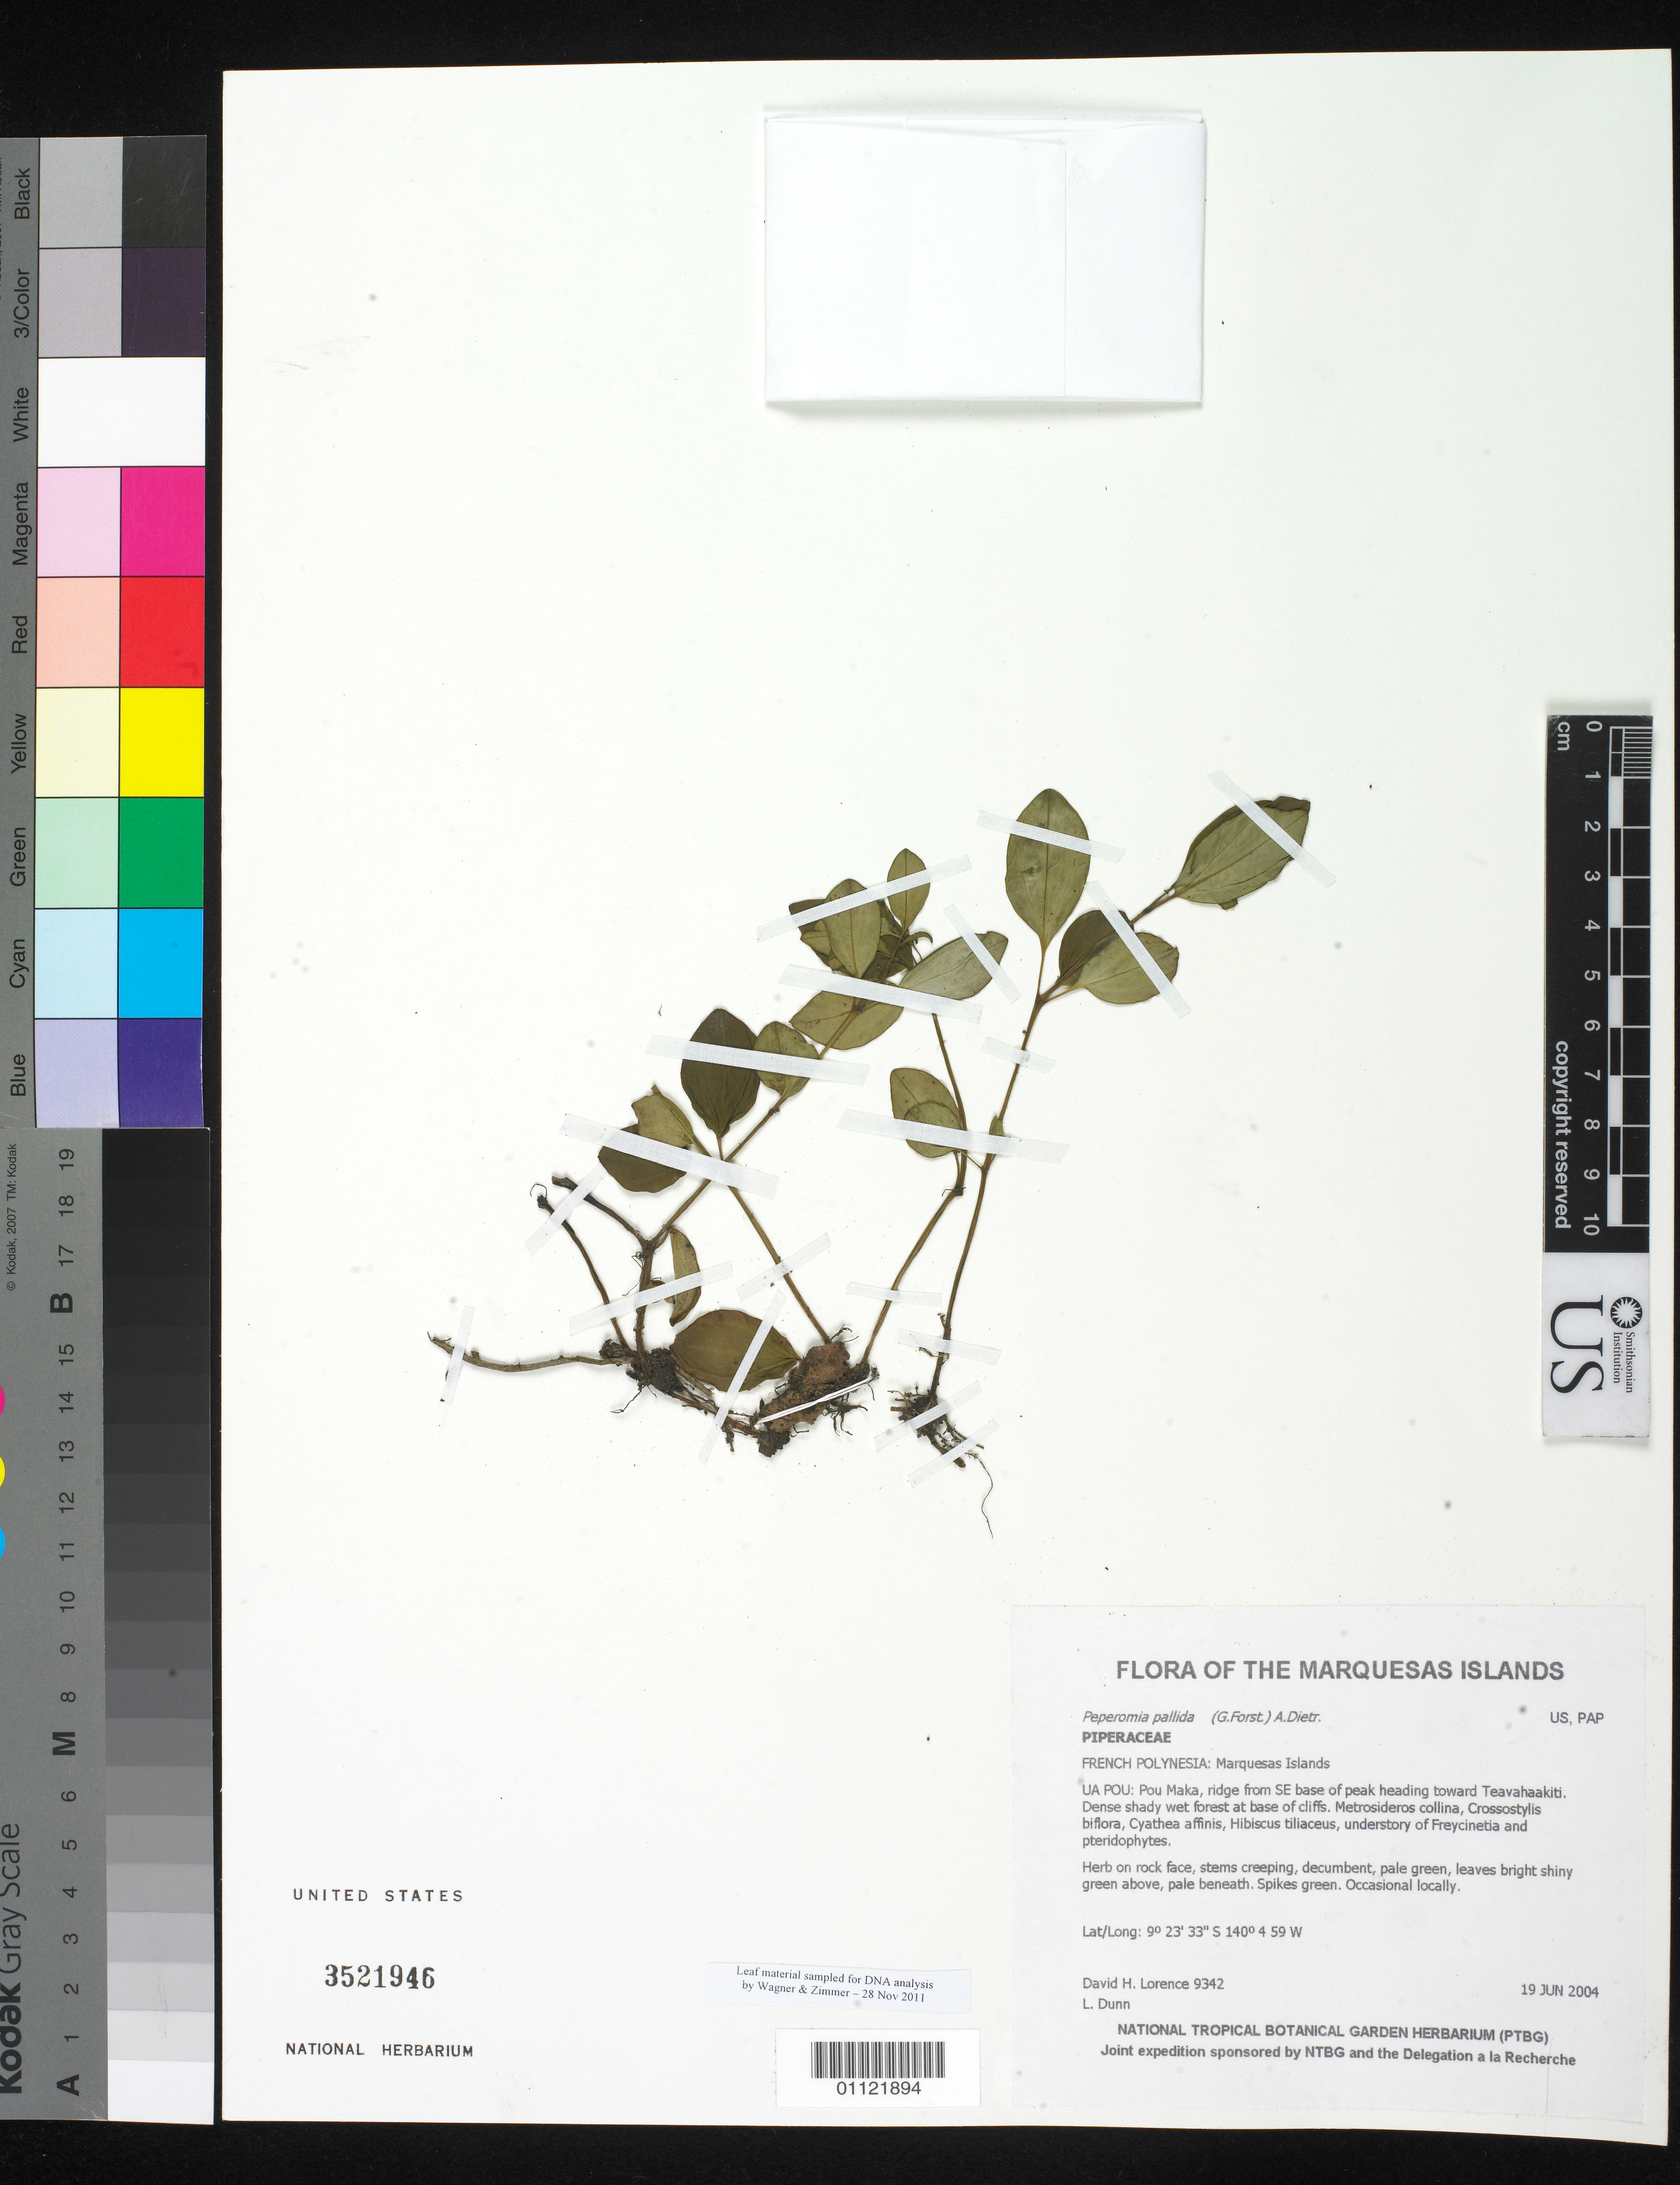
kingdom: Plantae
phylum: Tracheophyta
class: Magnoliopsida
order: Piperales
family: Piperaceae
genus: Peperomia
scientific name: Peperomia pallida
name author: (G. Forst.) Dietr.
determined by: Lorence, David H., (PTBG), National Tropical Botanical Garden (UNITED STATES)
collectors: D. Lorence & L. Dunn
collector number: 9342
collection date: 2004-06-19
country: French Polynesia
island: Ua Pou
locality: Pou Maka, ridge from SE base of peak heading toward Teavahaakiti.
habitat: Dense shady wet forest at base of cliffs.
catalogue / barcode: US 3521946